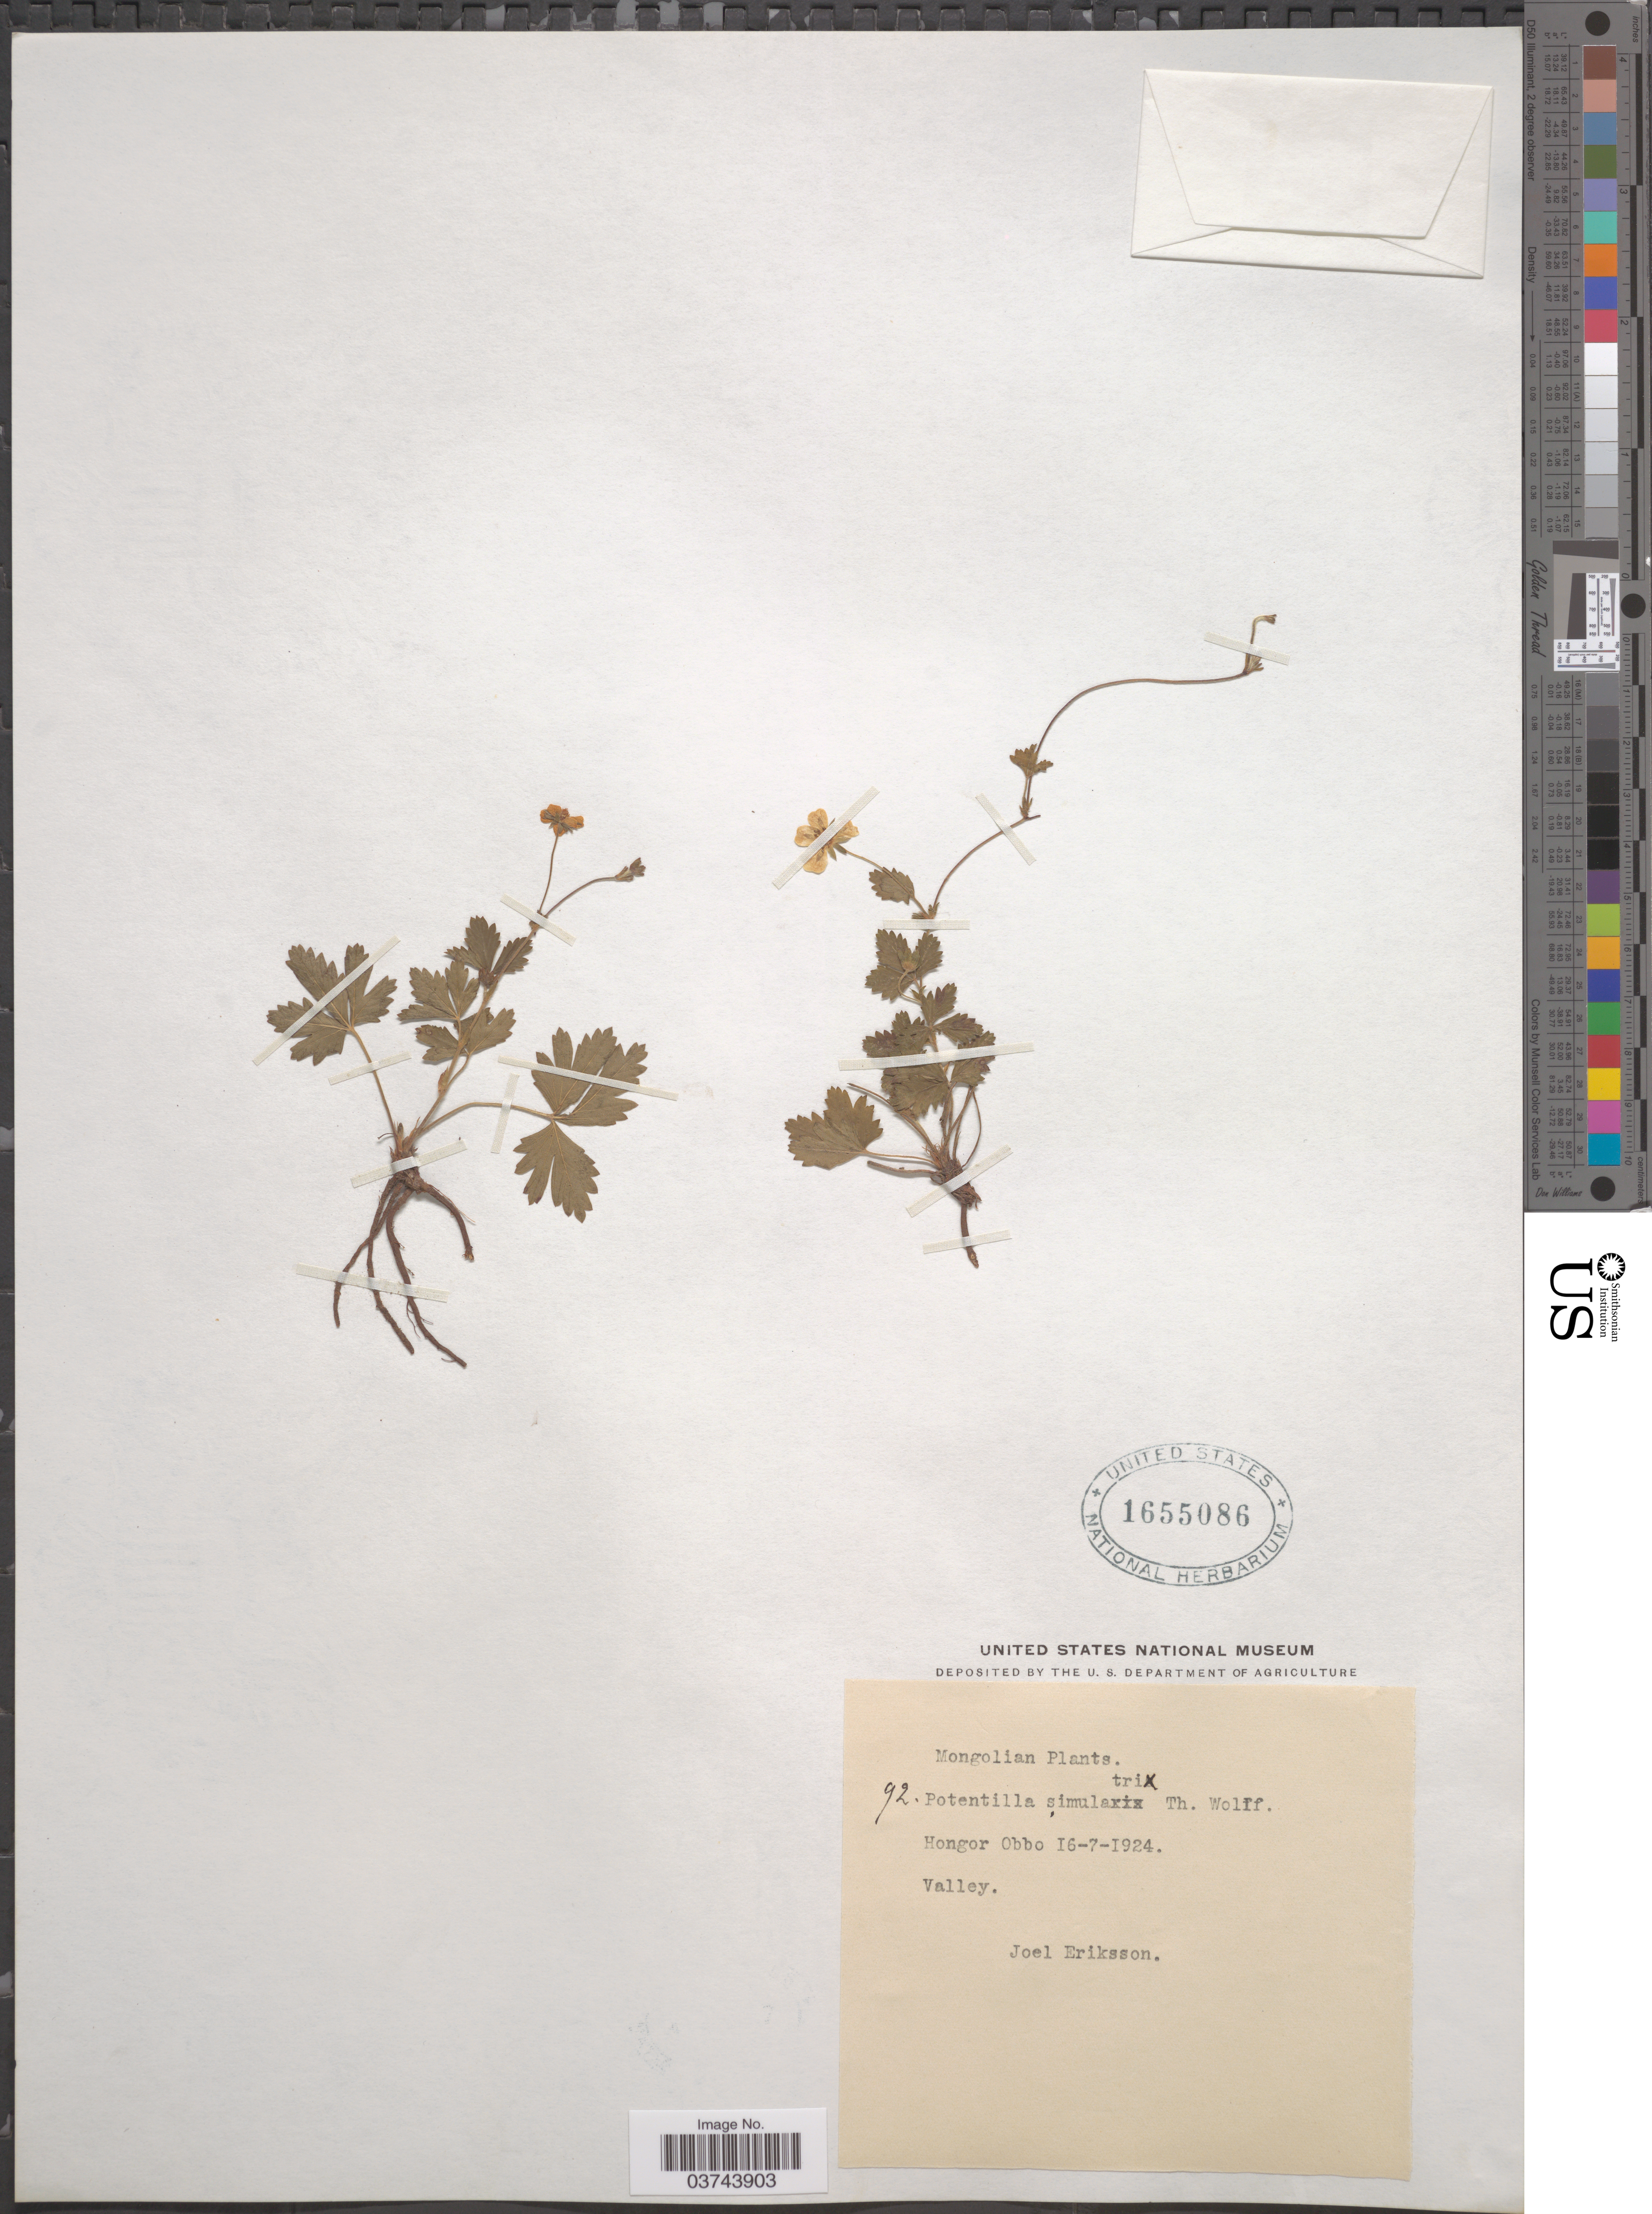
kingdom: Plantae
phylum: Tracheophyta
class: Magnoliopsida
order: Rosales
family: Rosaceae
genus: Potentilla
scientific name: Potentilla simulatrix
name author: Th. Wolf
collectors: J. Eriksson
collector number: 92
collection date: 1924-07-16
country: Mongolia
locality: Hongor Obbo.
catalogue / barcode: US 1655086